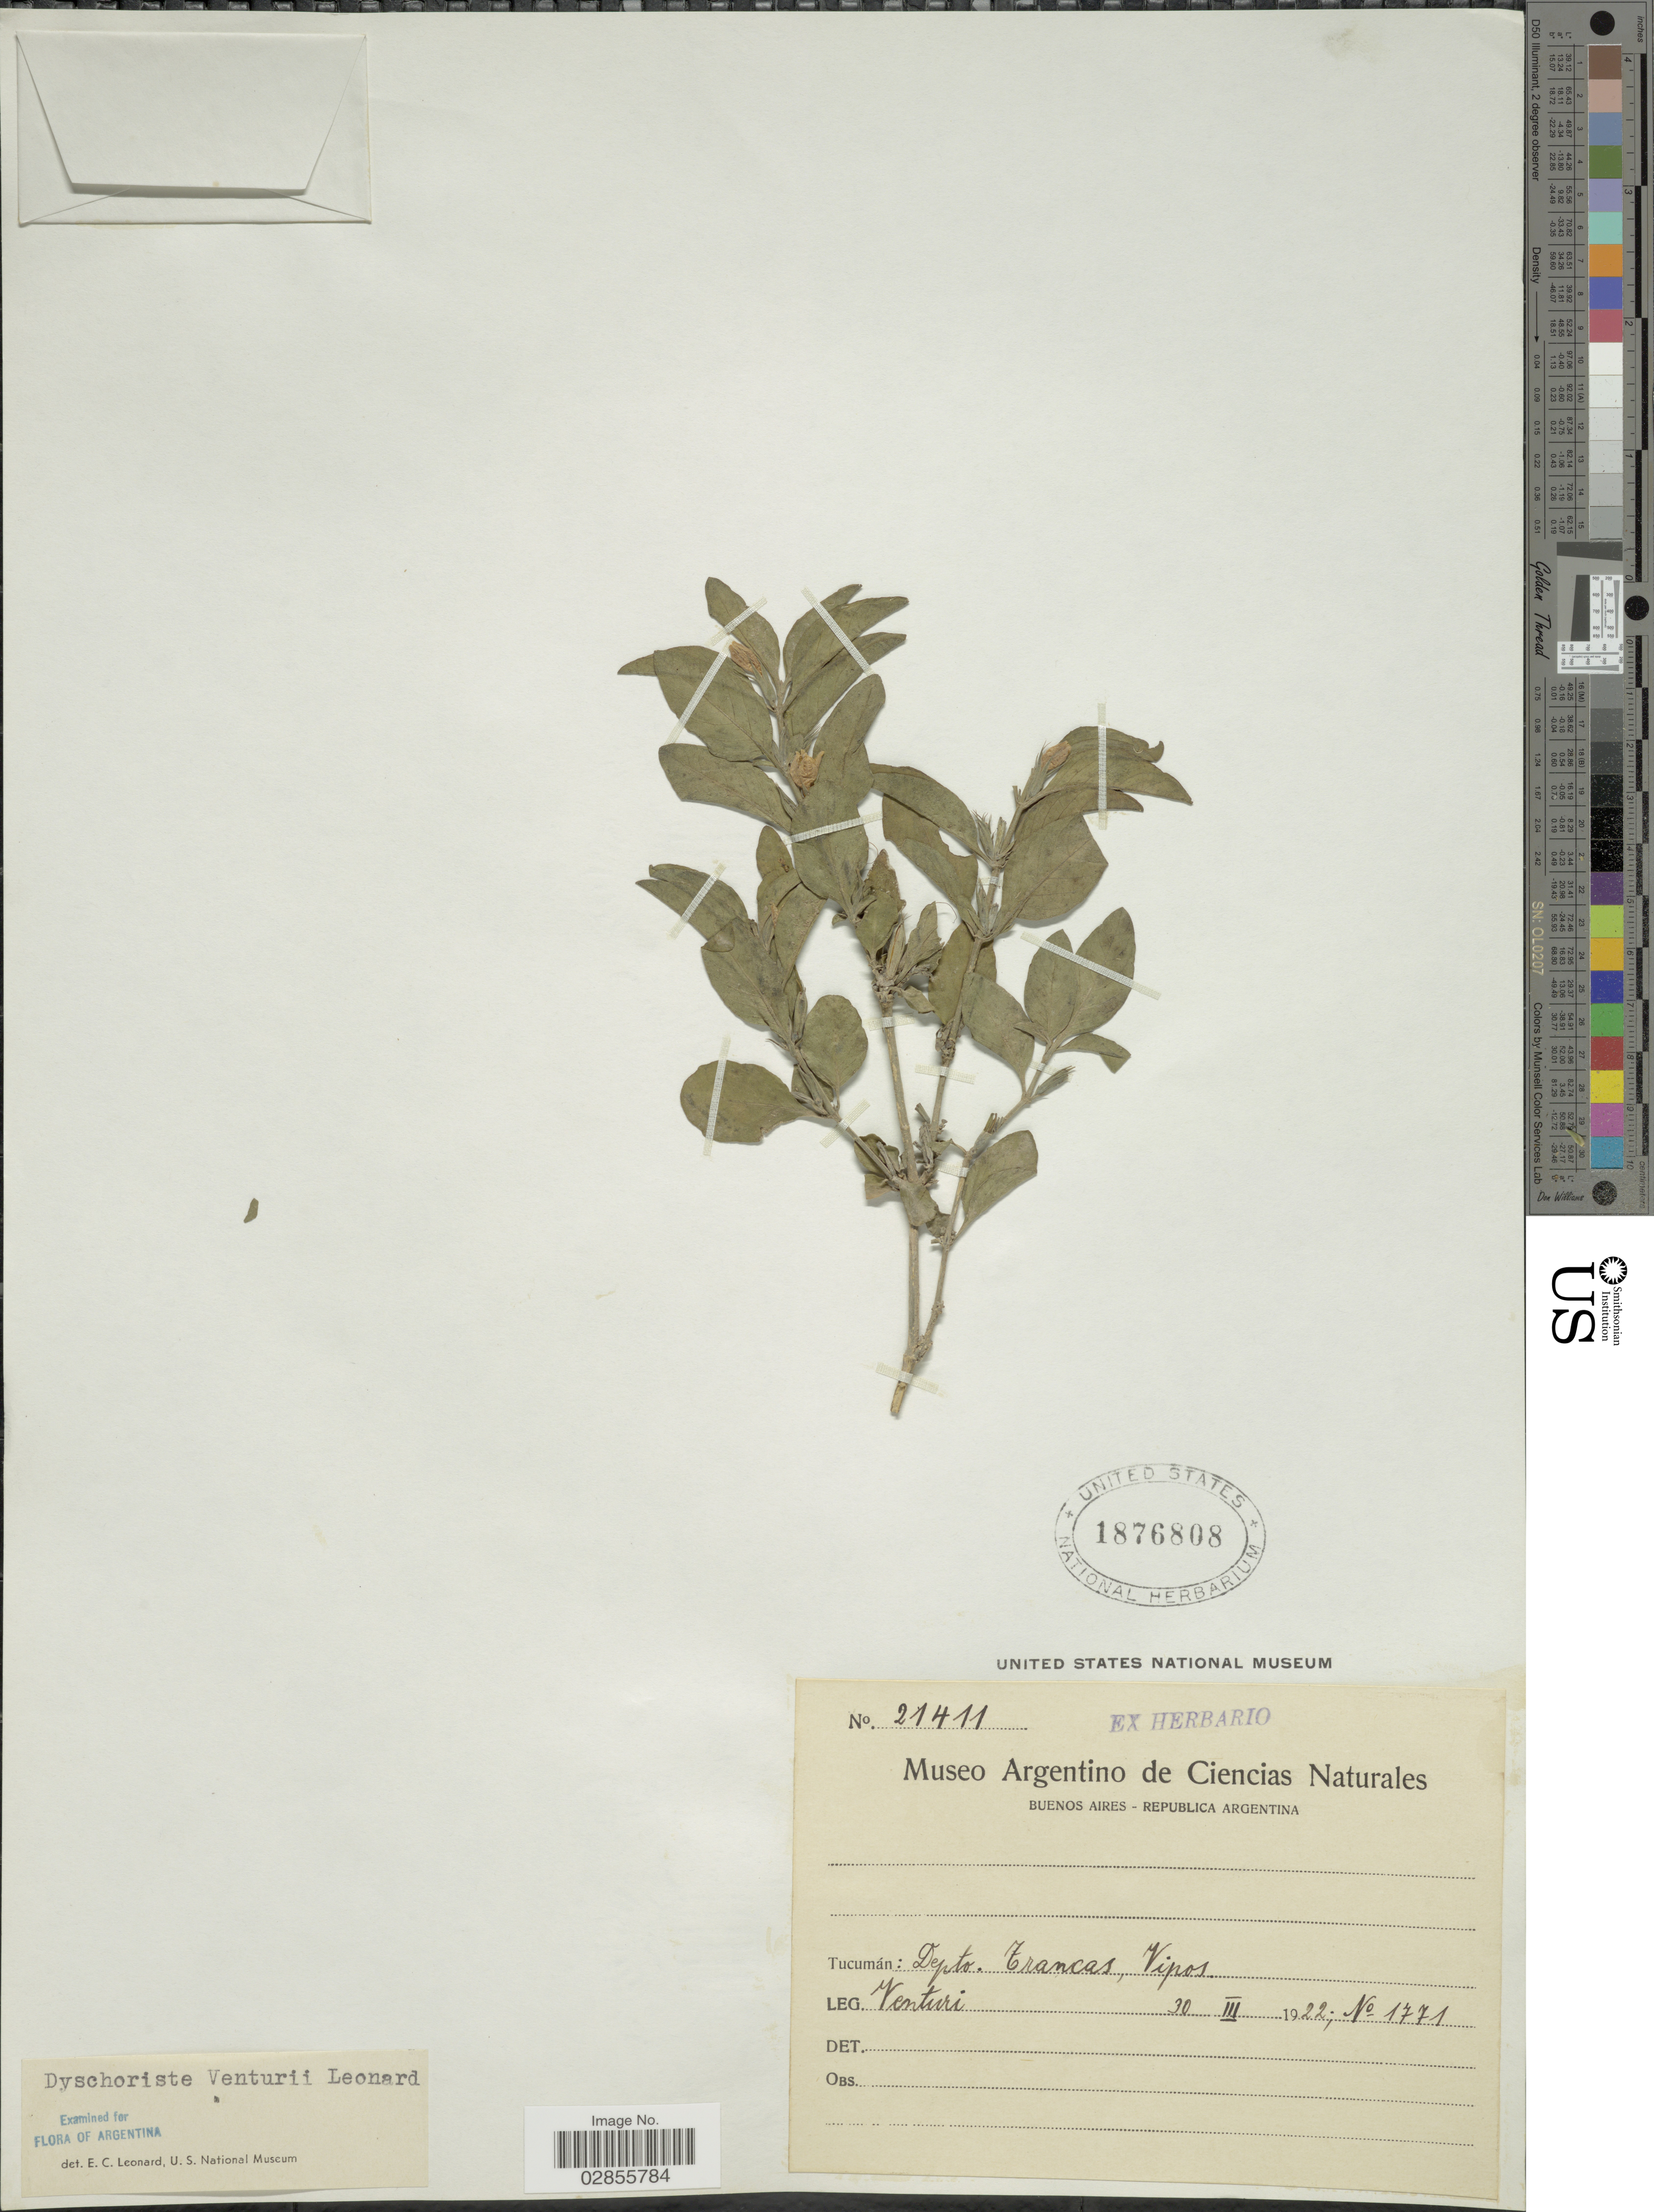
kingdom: Plantae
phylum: Tracheophyta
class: Magnoliopsida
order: Lamiales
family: Acanthaceae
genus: Dyschoriste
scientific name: Dyschoriste venturii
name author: Leonard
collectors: Venturi, --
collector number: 1771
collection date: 1922-03-30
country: Argentina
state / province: Tucuman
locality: Depto. Trancas. Vipos.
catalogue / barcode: US 1876808